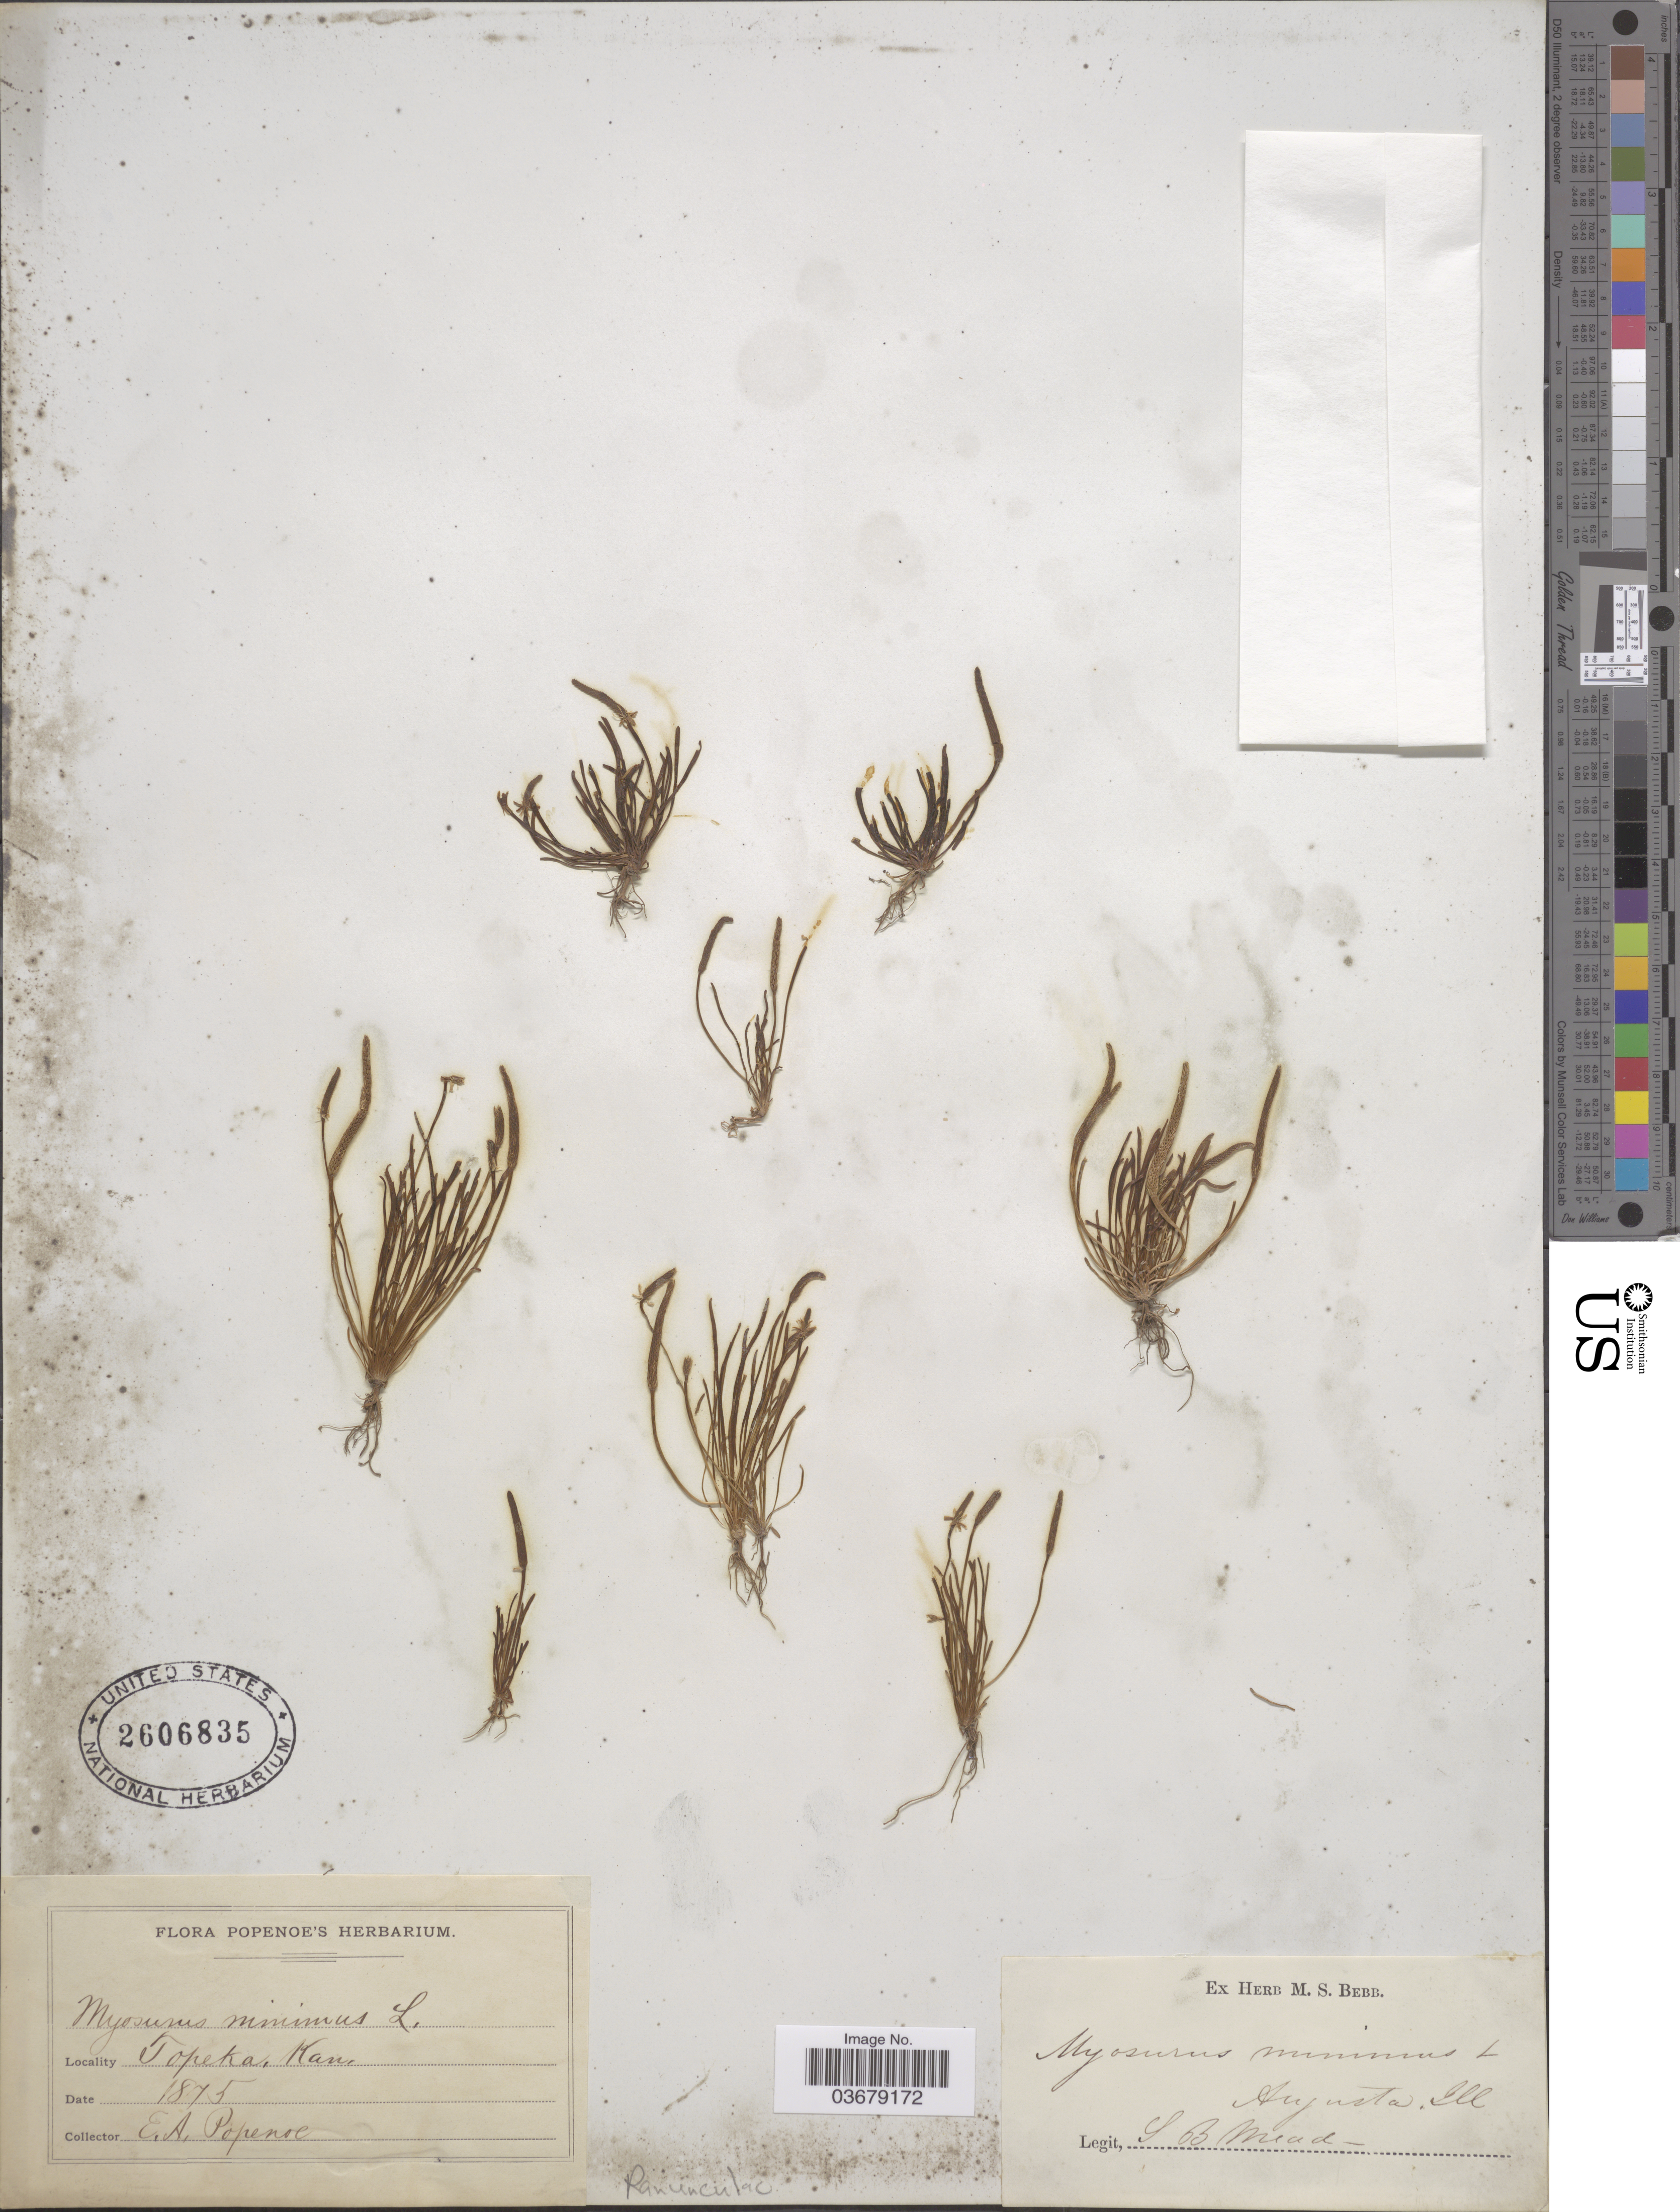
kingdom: Plantae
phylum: Tracheophyta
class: Magnoliopsida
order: Ranunculales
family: Ranunculaceae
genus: Myosurus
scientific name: Myosurus minimus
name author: L.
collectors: S. Meade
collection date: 1875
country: United States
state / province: Kansas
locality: Topeka.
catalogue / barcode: US 2606835